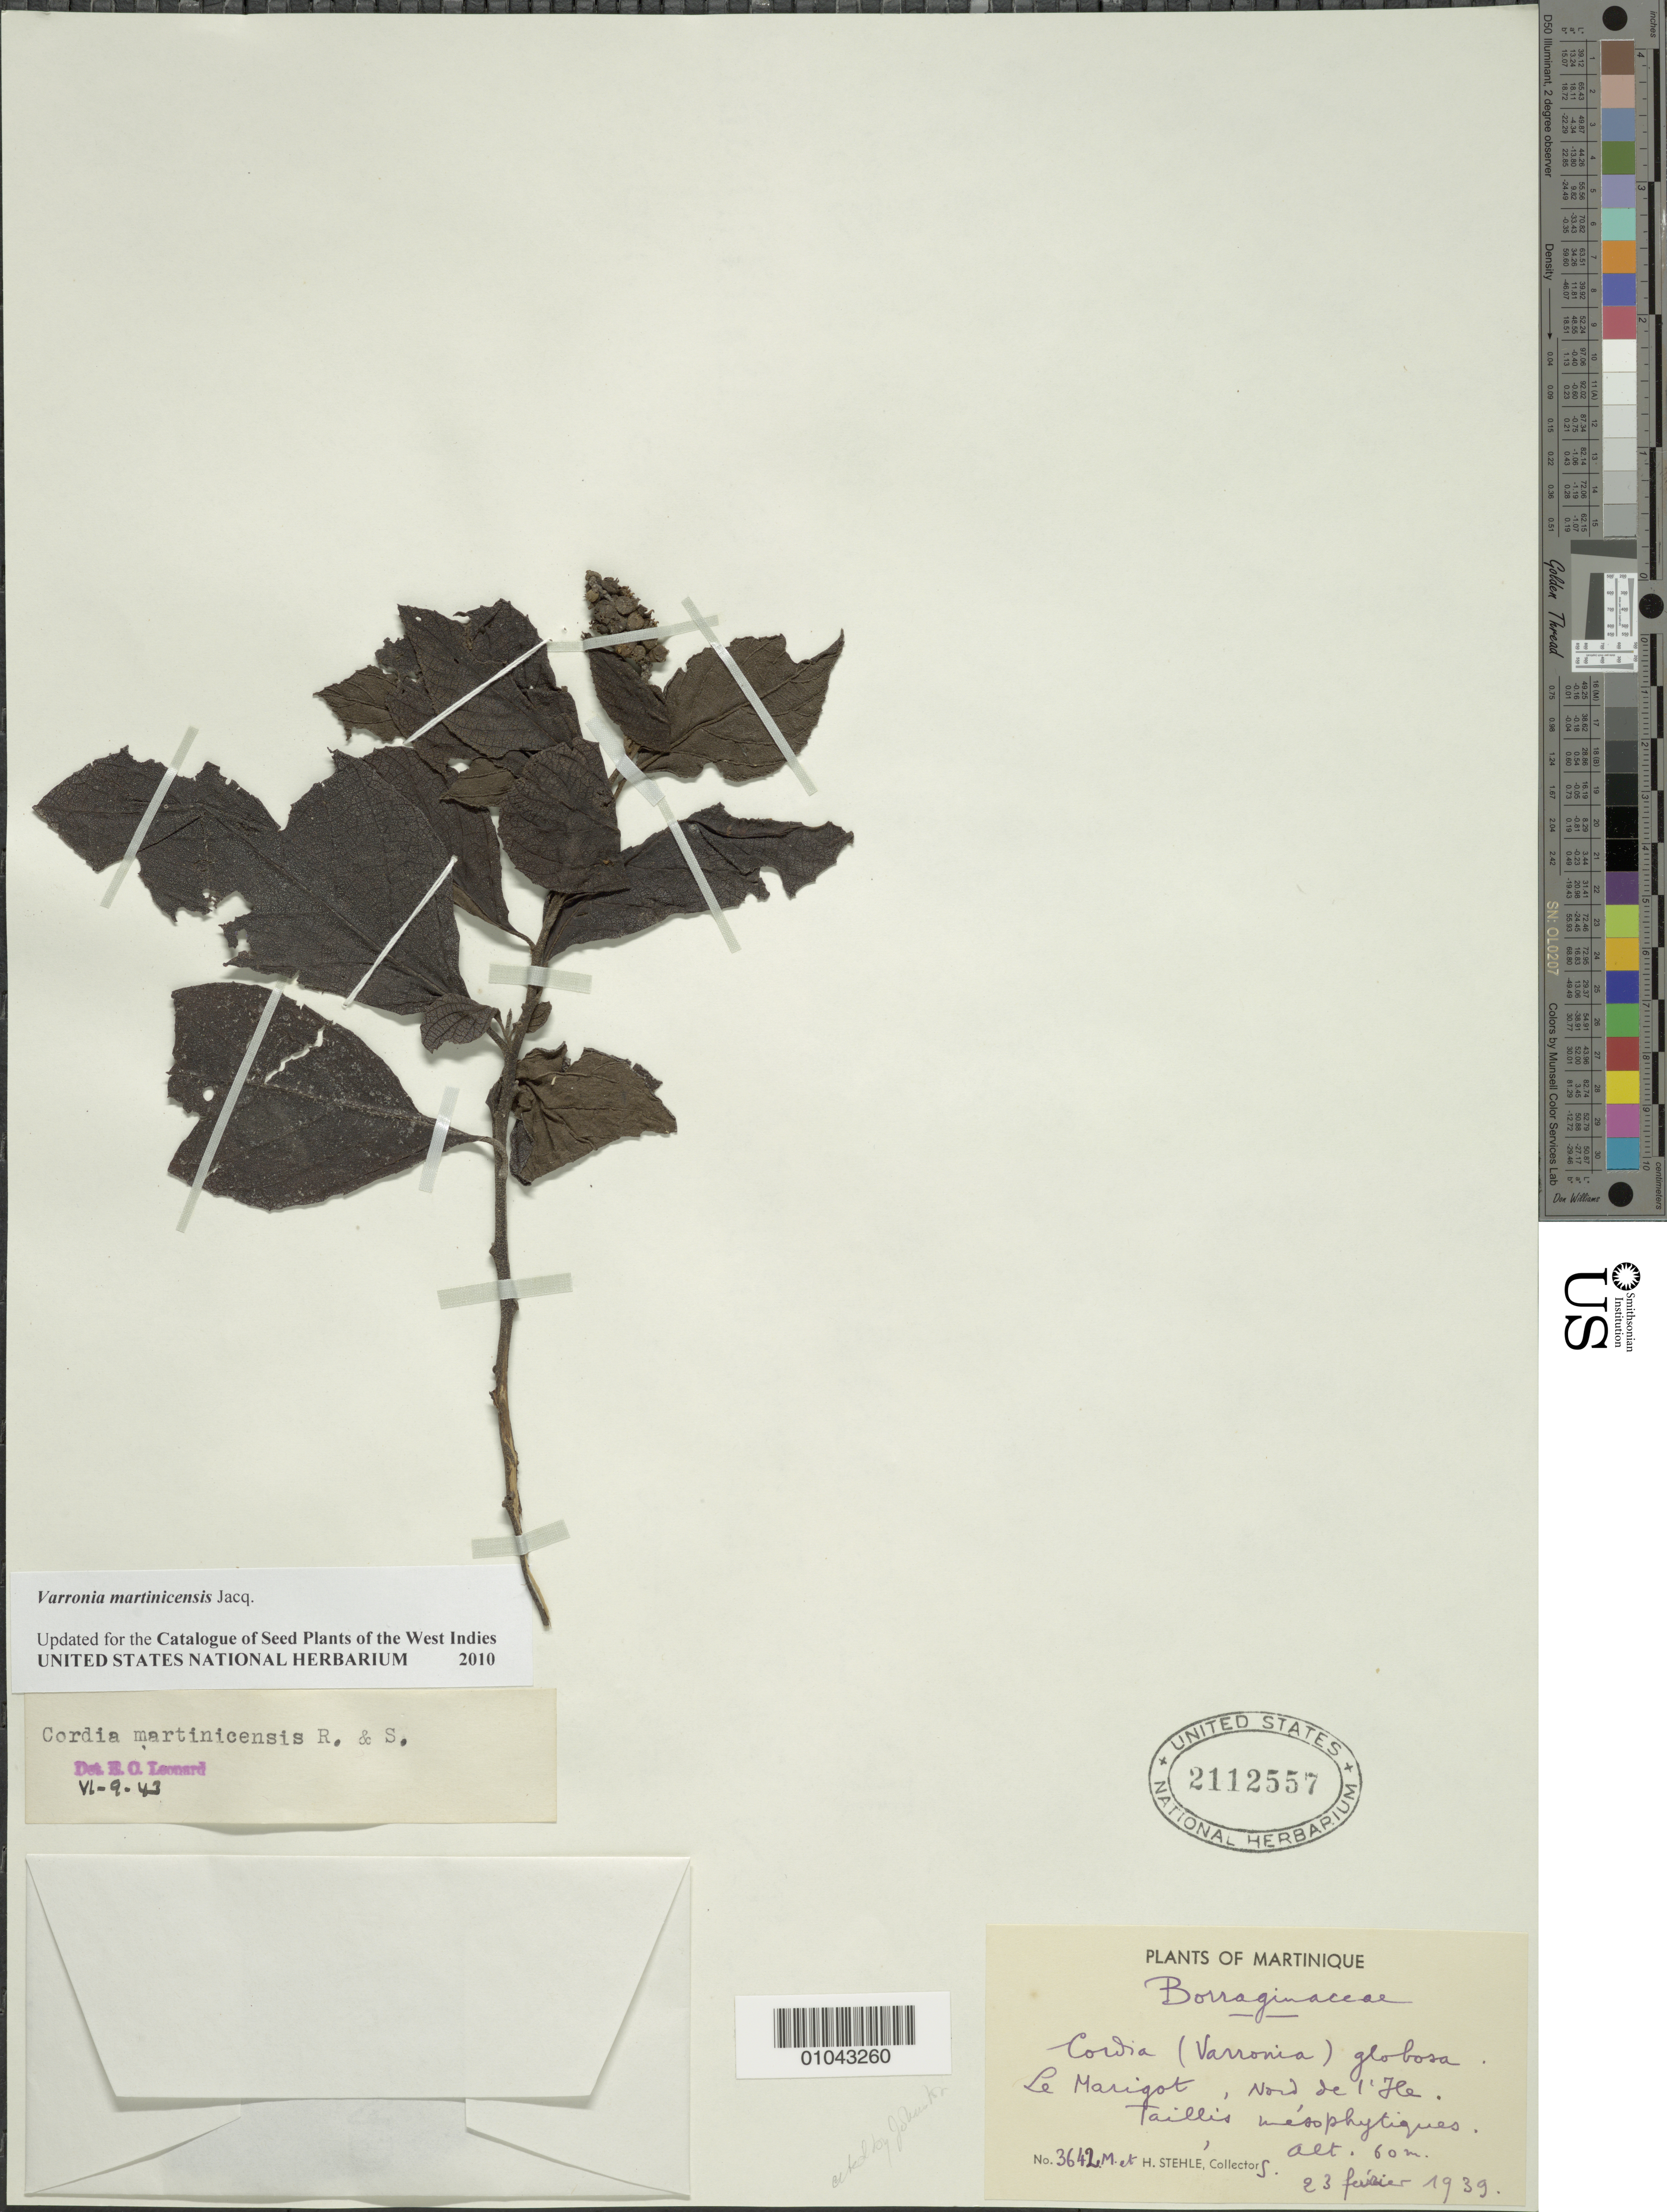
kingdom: Plantae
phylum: Tracheophyta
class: Magnoliopsida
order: Boraginales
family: Cordiaceae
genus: Varronia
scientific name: Varronia martinicensis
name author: Jacq.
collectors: H. Stehlé & M. Stehlé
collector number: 3642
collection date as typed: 23 Feb 1939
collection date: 1939-02-23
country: Martinique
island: Martinique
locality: Le Marigot, Nord de l'Ile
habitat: Taillis mésophytiques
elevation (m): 60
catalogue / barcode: US 2112557